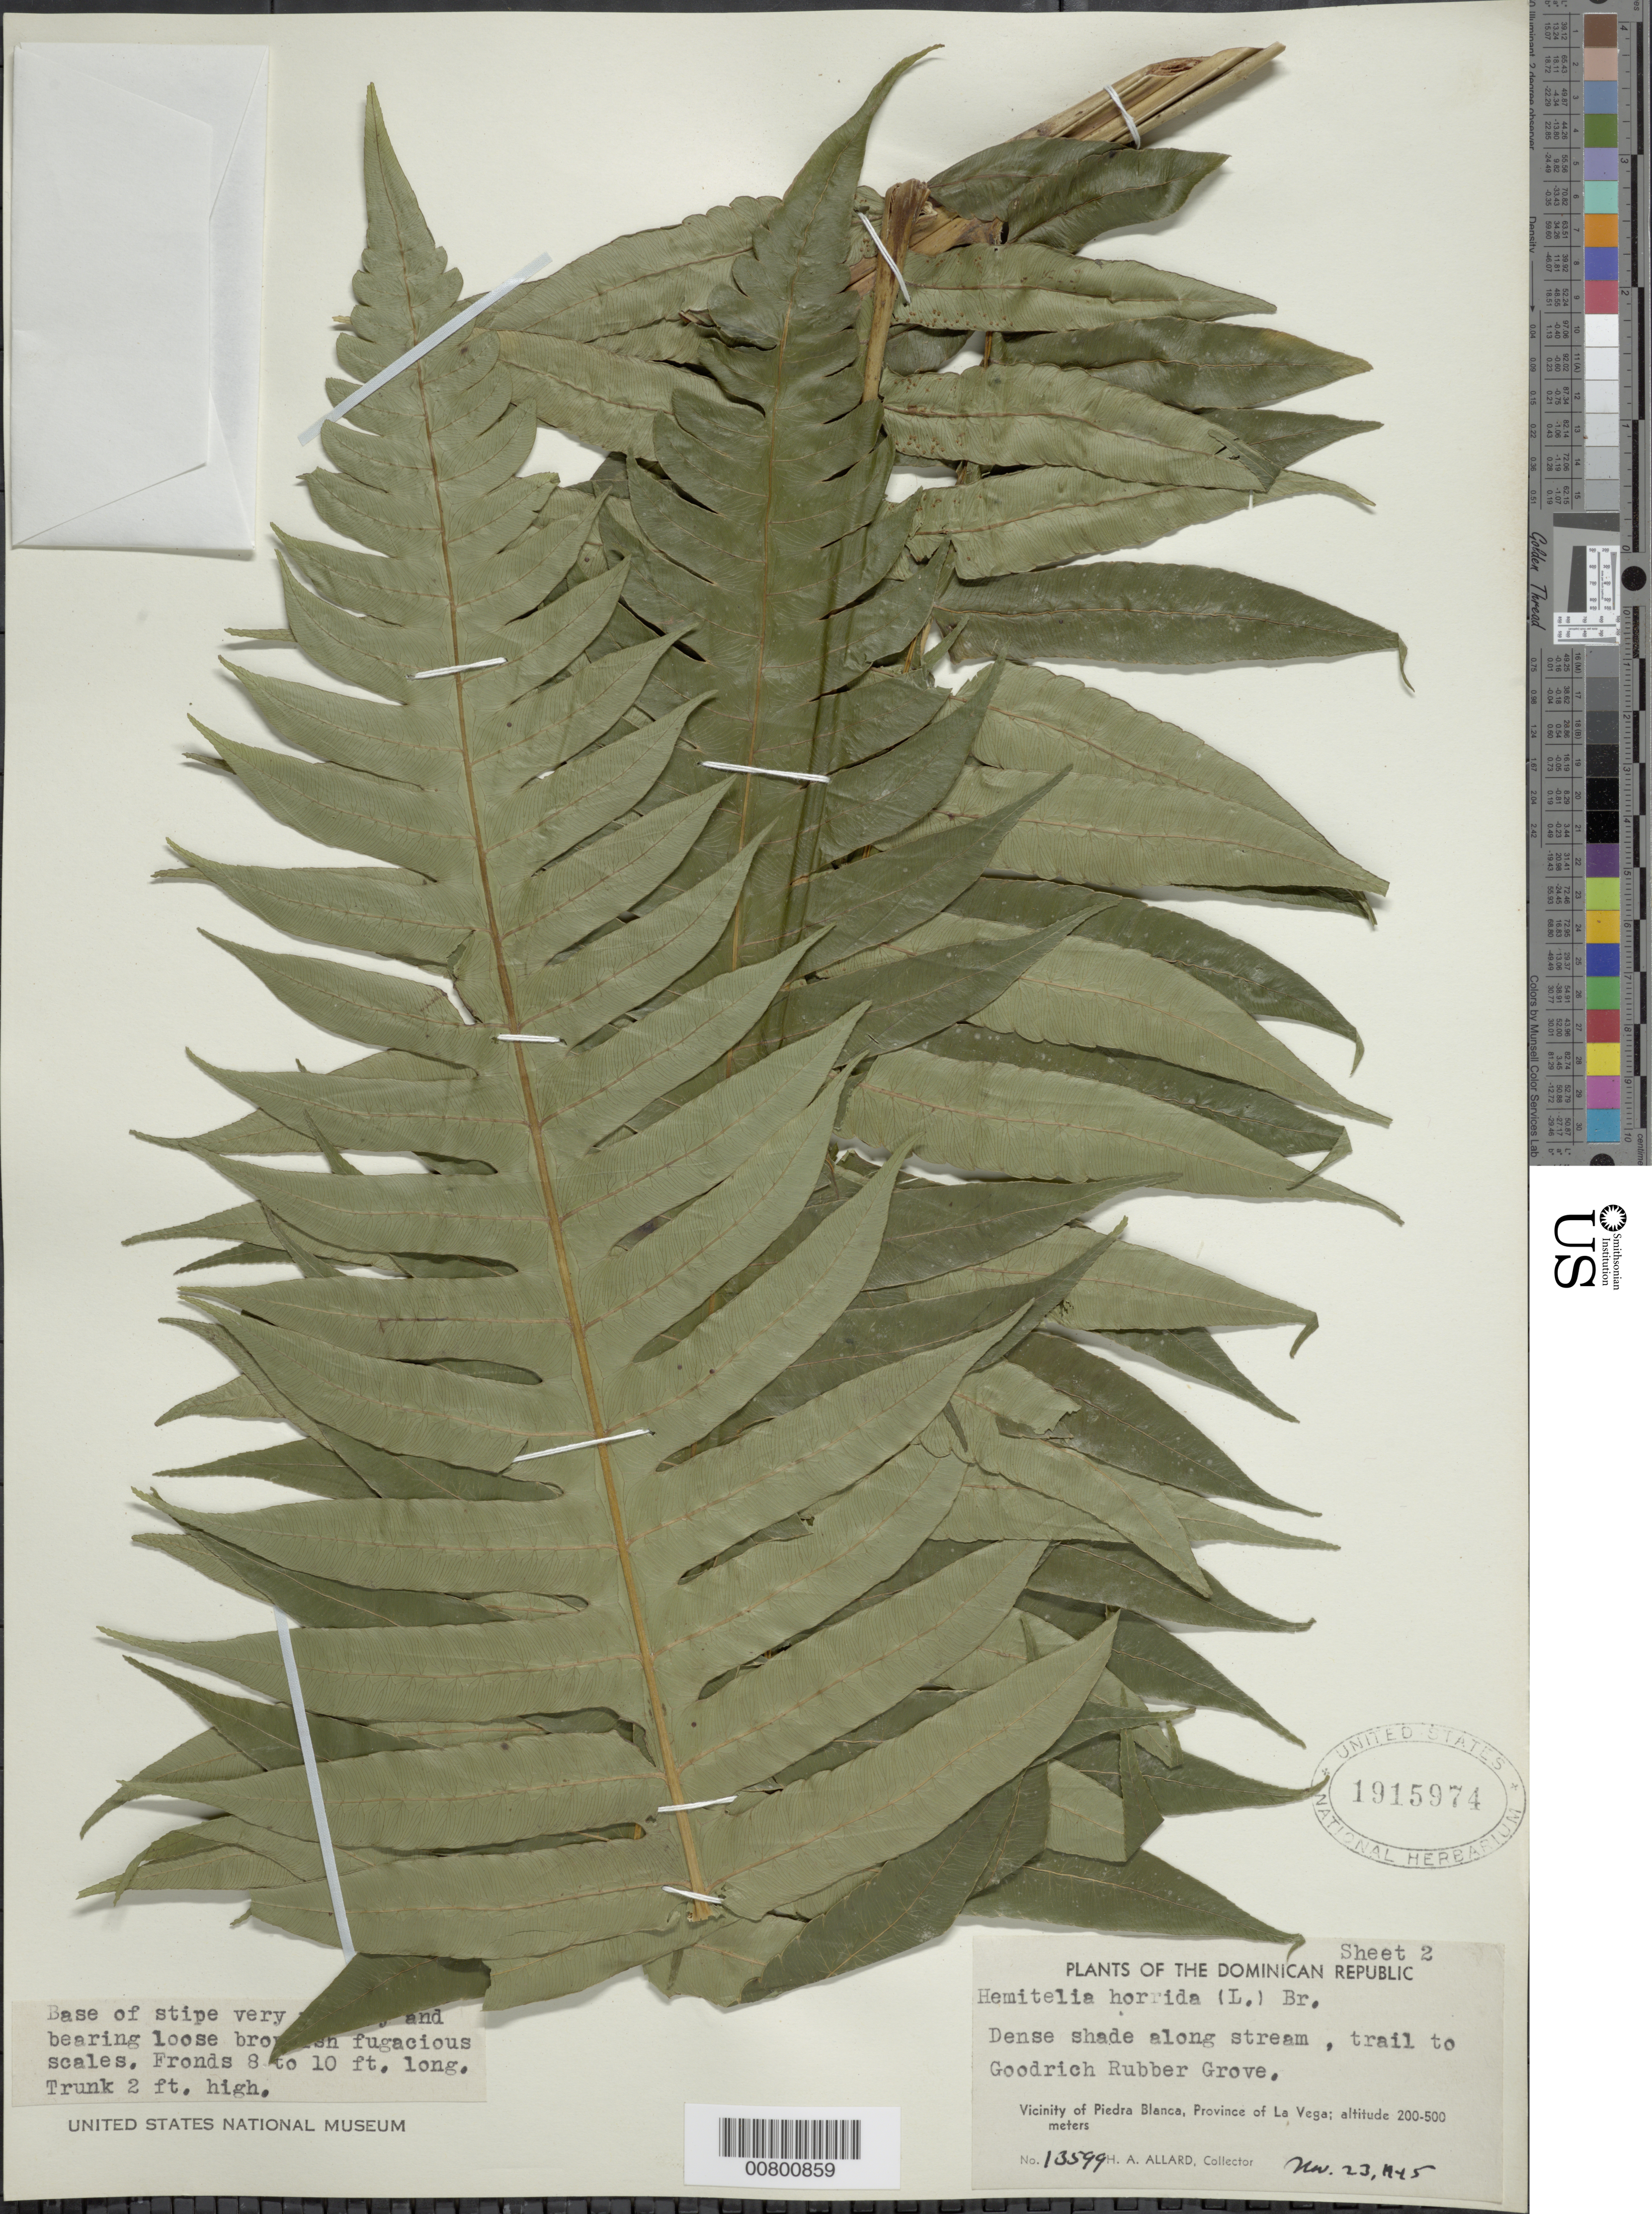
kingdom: Plantae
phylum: Tracheophyta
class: Polypodiopsida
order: Cyatheales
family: Cyatheaceae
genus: Cyathea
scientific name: Cyathea horrida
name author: (L.) Sm.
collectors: H. A. Allard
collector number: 13599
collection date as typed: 23 Nov 1945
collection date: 1945-11-23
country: Dominican Republic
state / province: La Vega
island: Hispaniola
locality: Piedra Blanca vicinity, trail to Goodrich Rubber Grove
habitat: Dense shade along stream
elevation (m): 200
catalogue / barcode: US 1915974